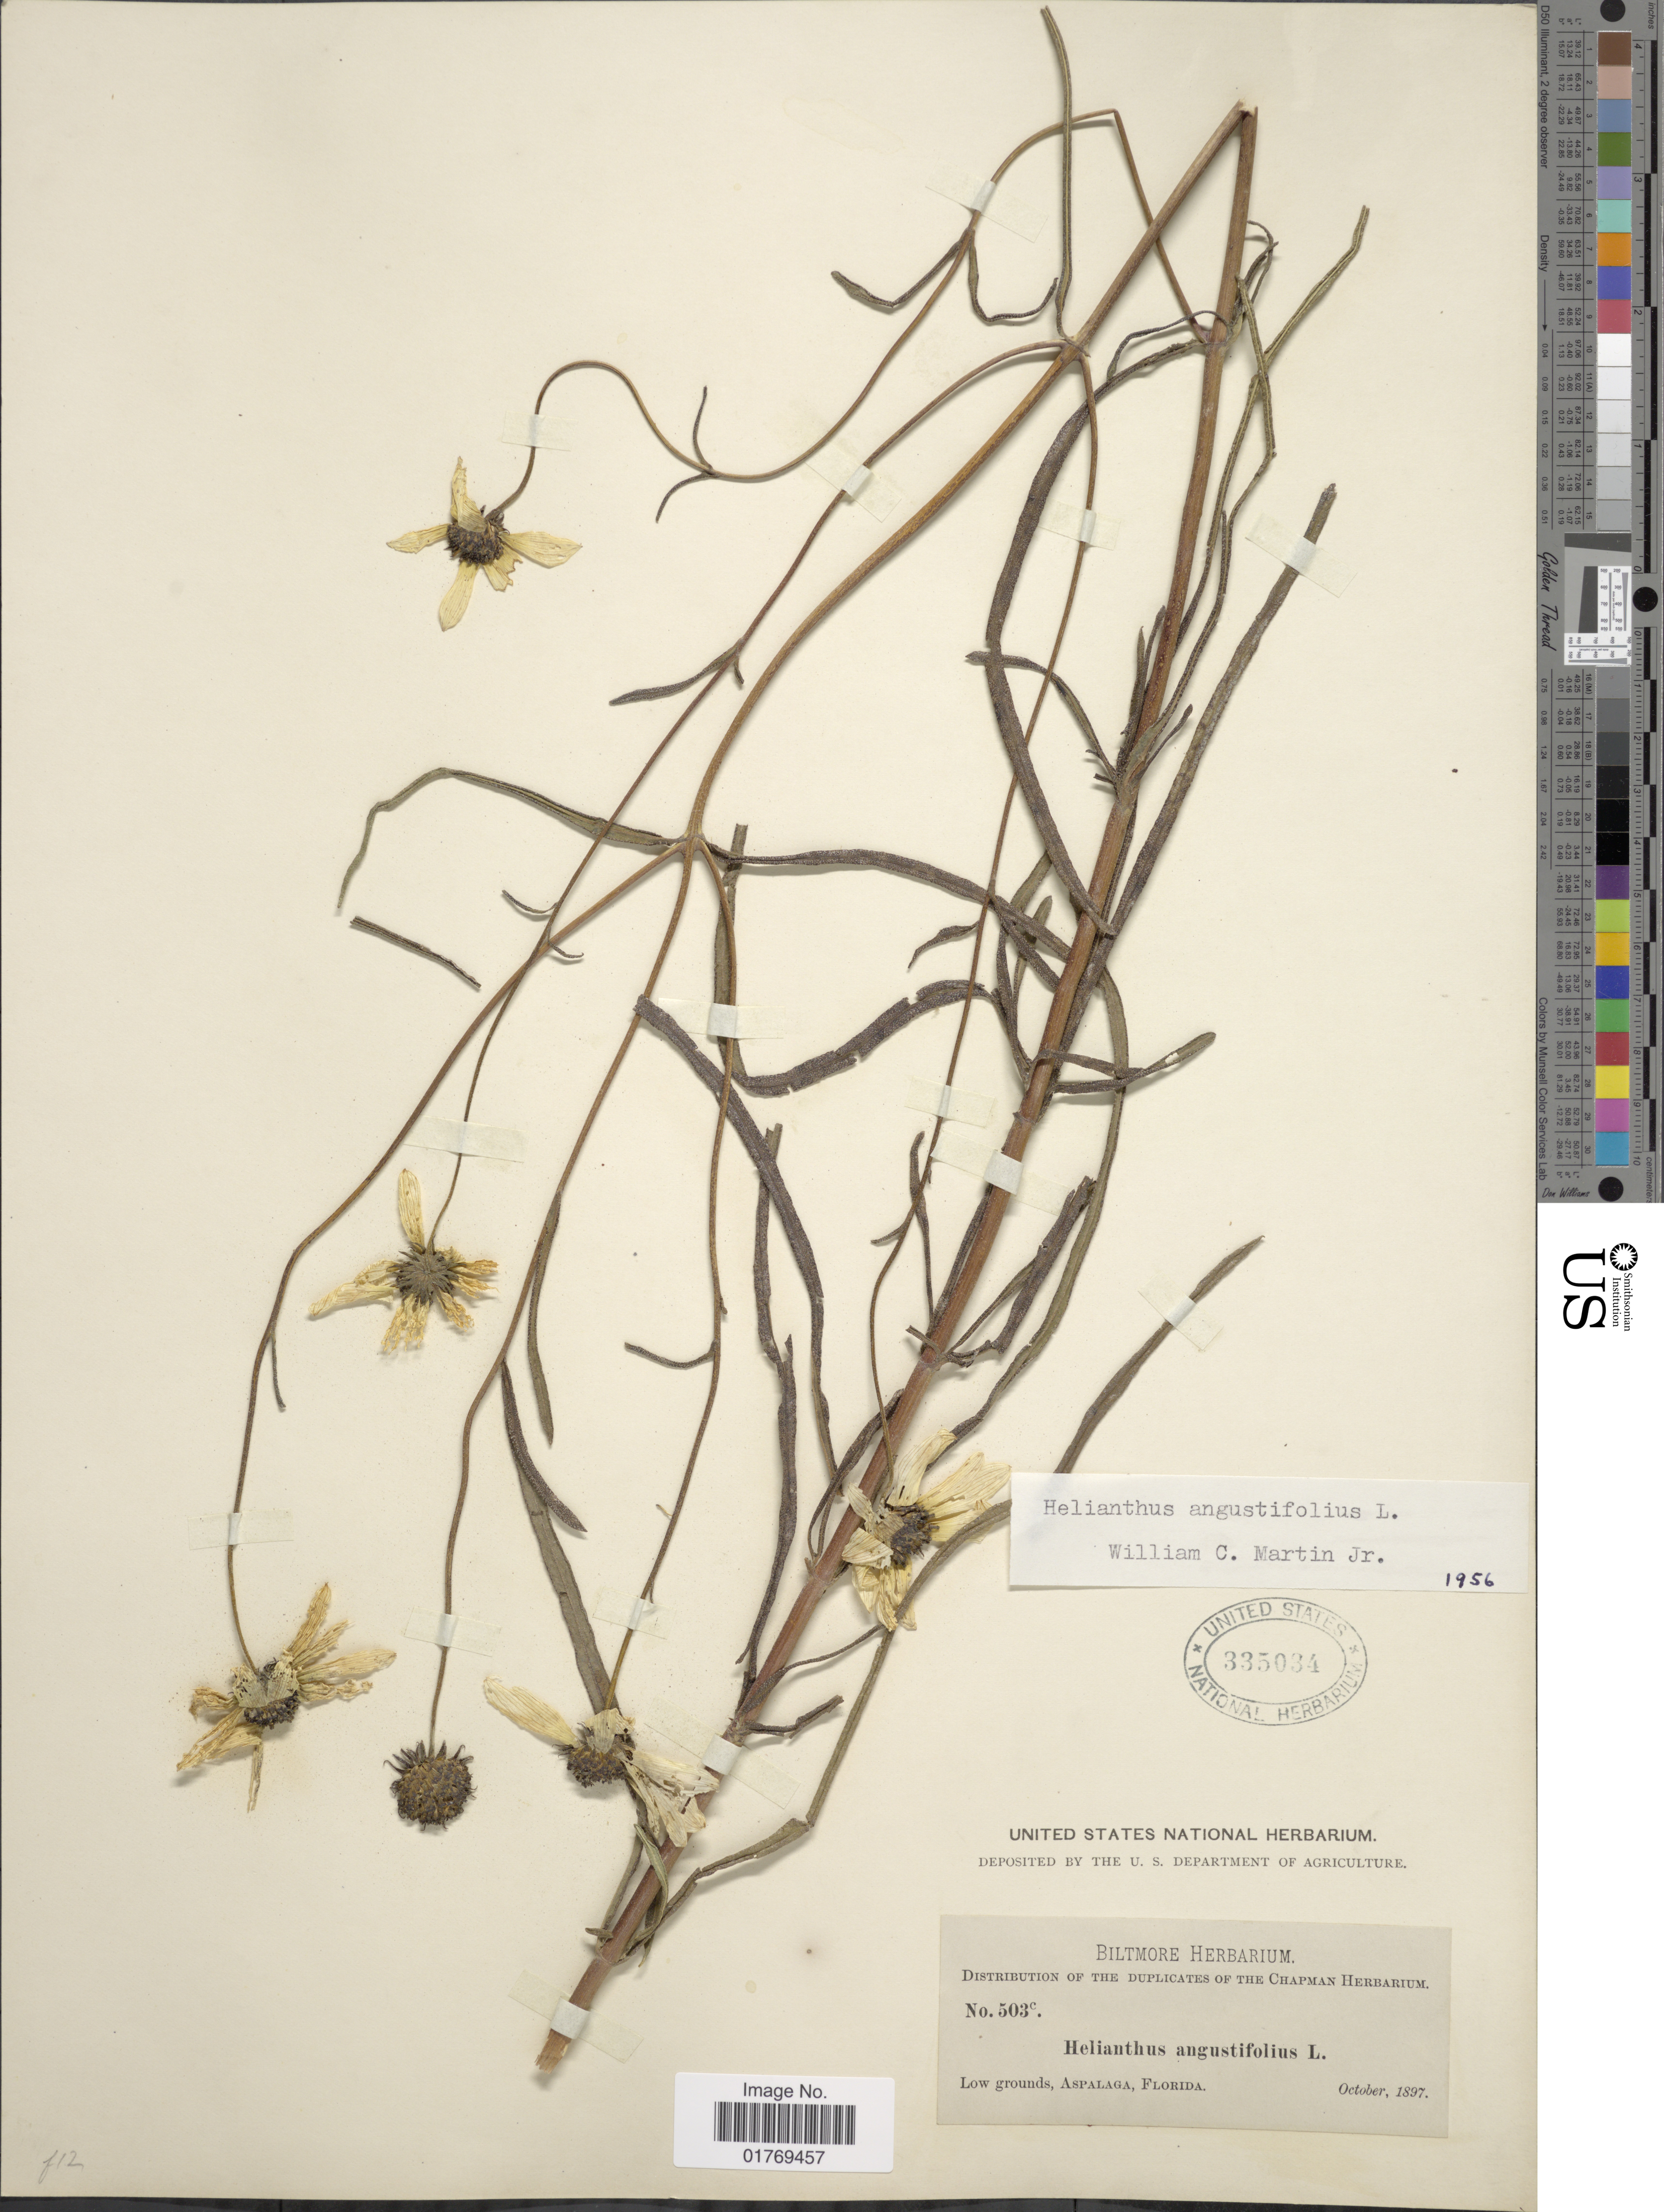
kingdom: Plantae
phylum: Tracheophyta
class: Magnoliopsida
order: Asterales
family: Asteraceae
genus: Helianthus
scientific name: Helianthus angustifolius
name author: L.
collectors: ex herb. Biltmore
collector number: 503c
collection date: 1897-10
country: United States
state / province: Florida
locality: Low grounds, Aspalaga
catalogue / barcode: US 335034